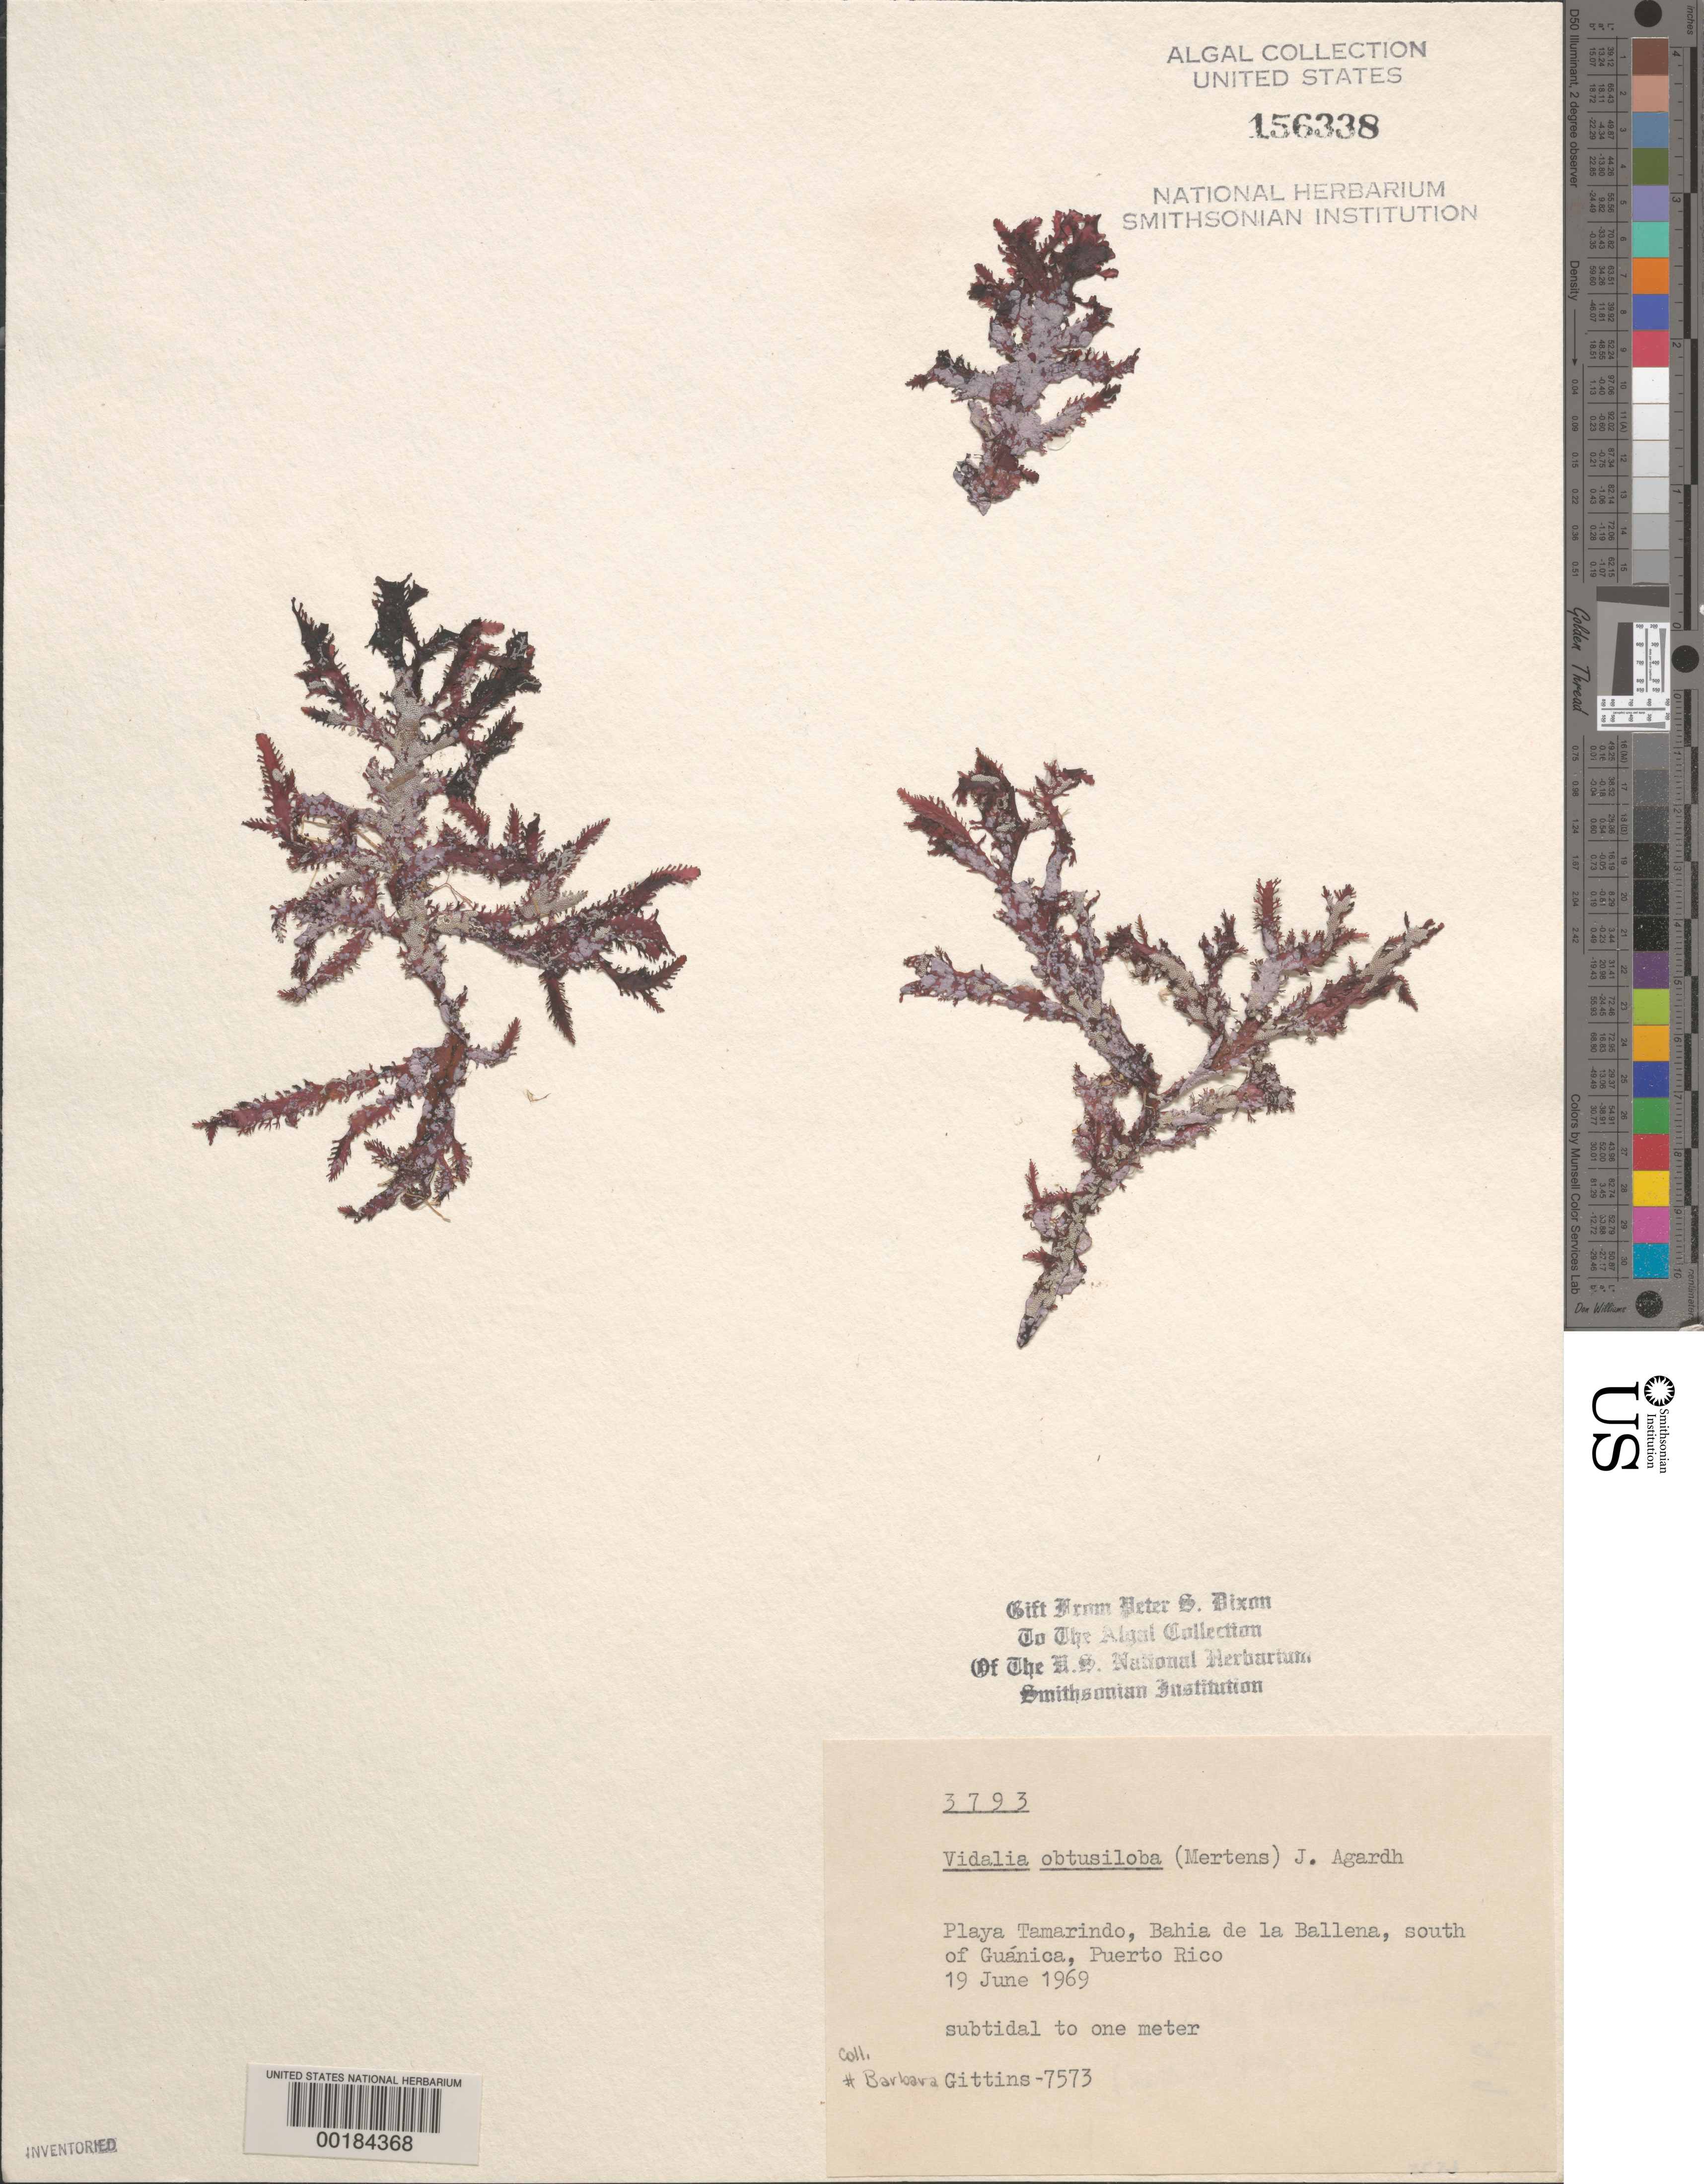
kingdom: Plantae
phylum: Rhodophyta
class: Florideophyceae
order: Ceramiales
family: Rhodomelaceae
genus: Osmundaria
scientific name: Osmundaria obtusiloba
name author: (C. Agardh) R.E. Norris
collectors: B. Gittins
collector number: BTG 7573 & PSD 3793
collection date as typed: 19 Jun 1969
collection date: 1969-06-19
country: Puerto Rico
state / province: Guanica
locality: Playa Tamarindo, Bahia de la Ballena, south of Guanica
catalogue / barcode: US 156338